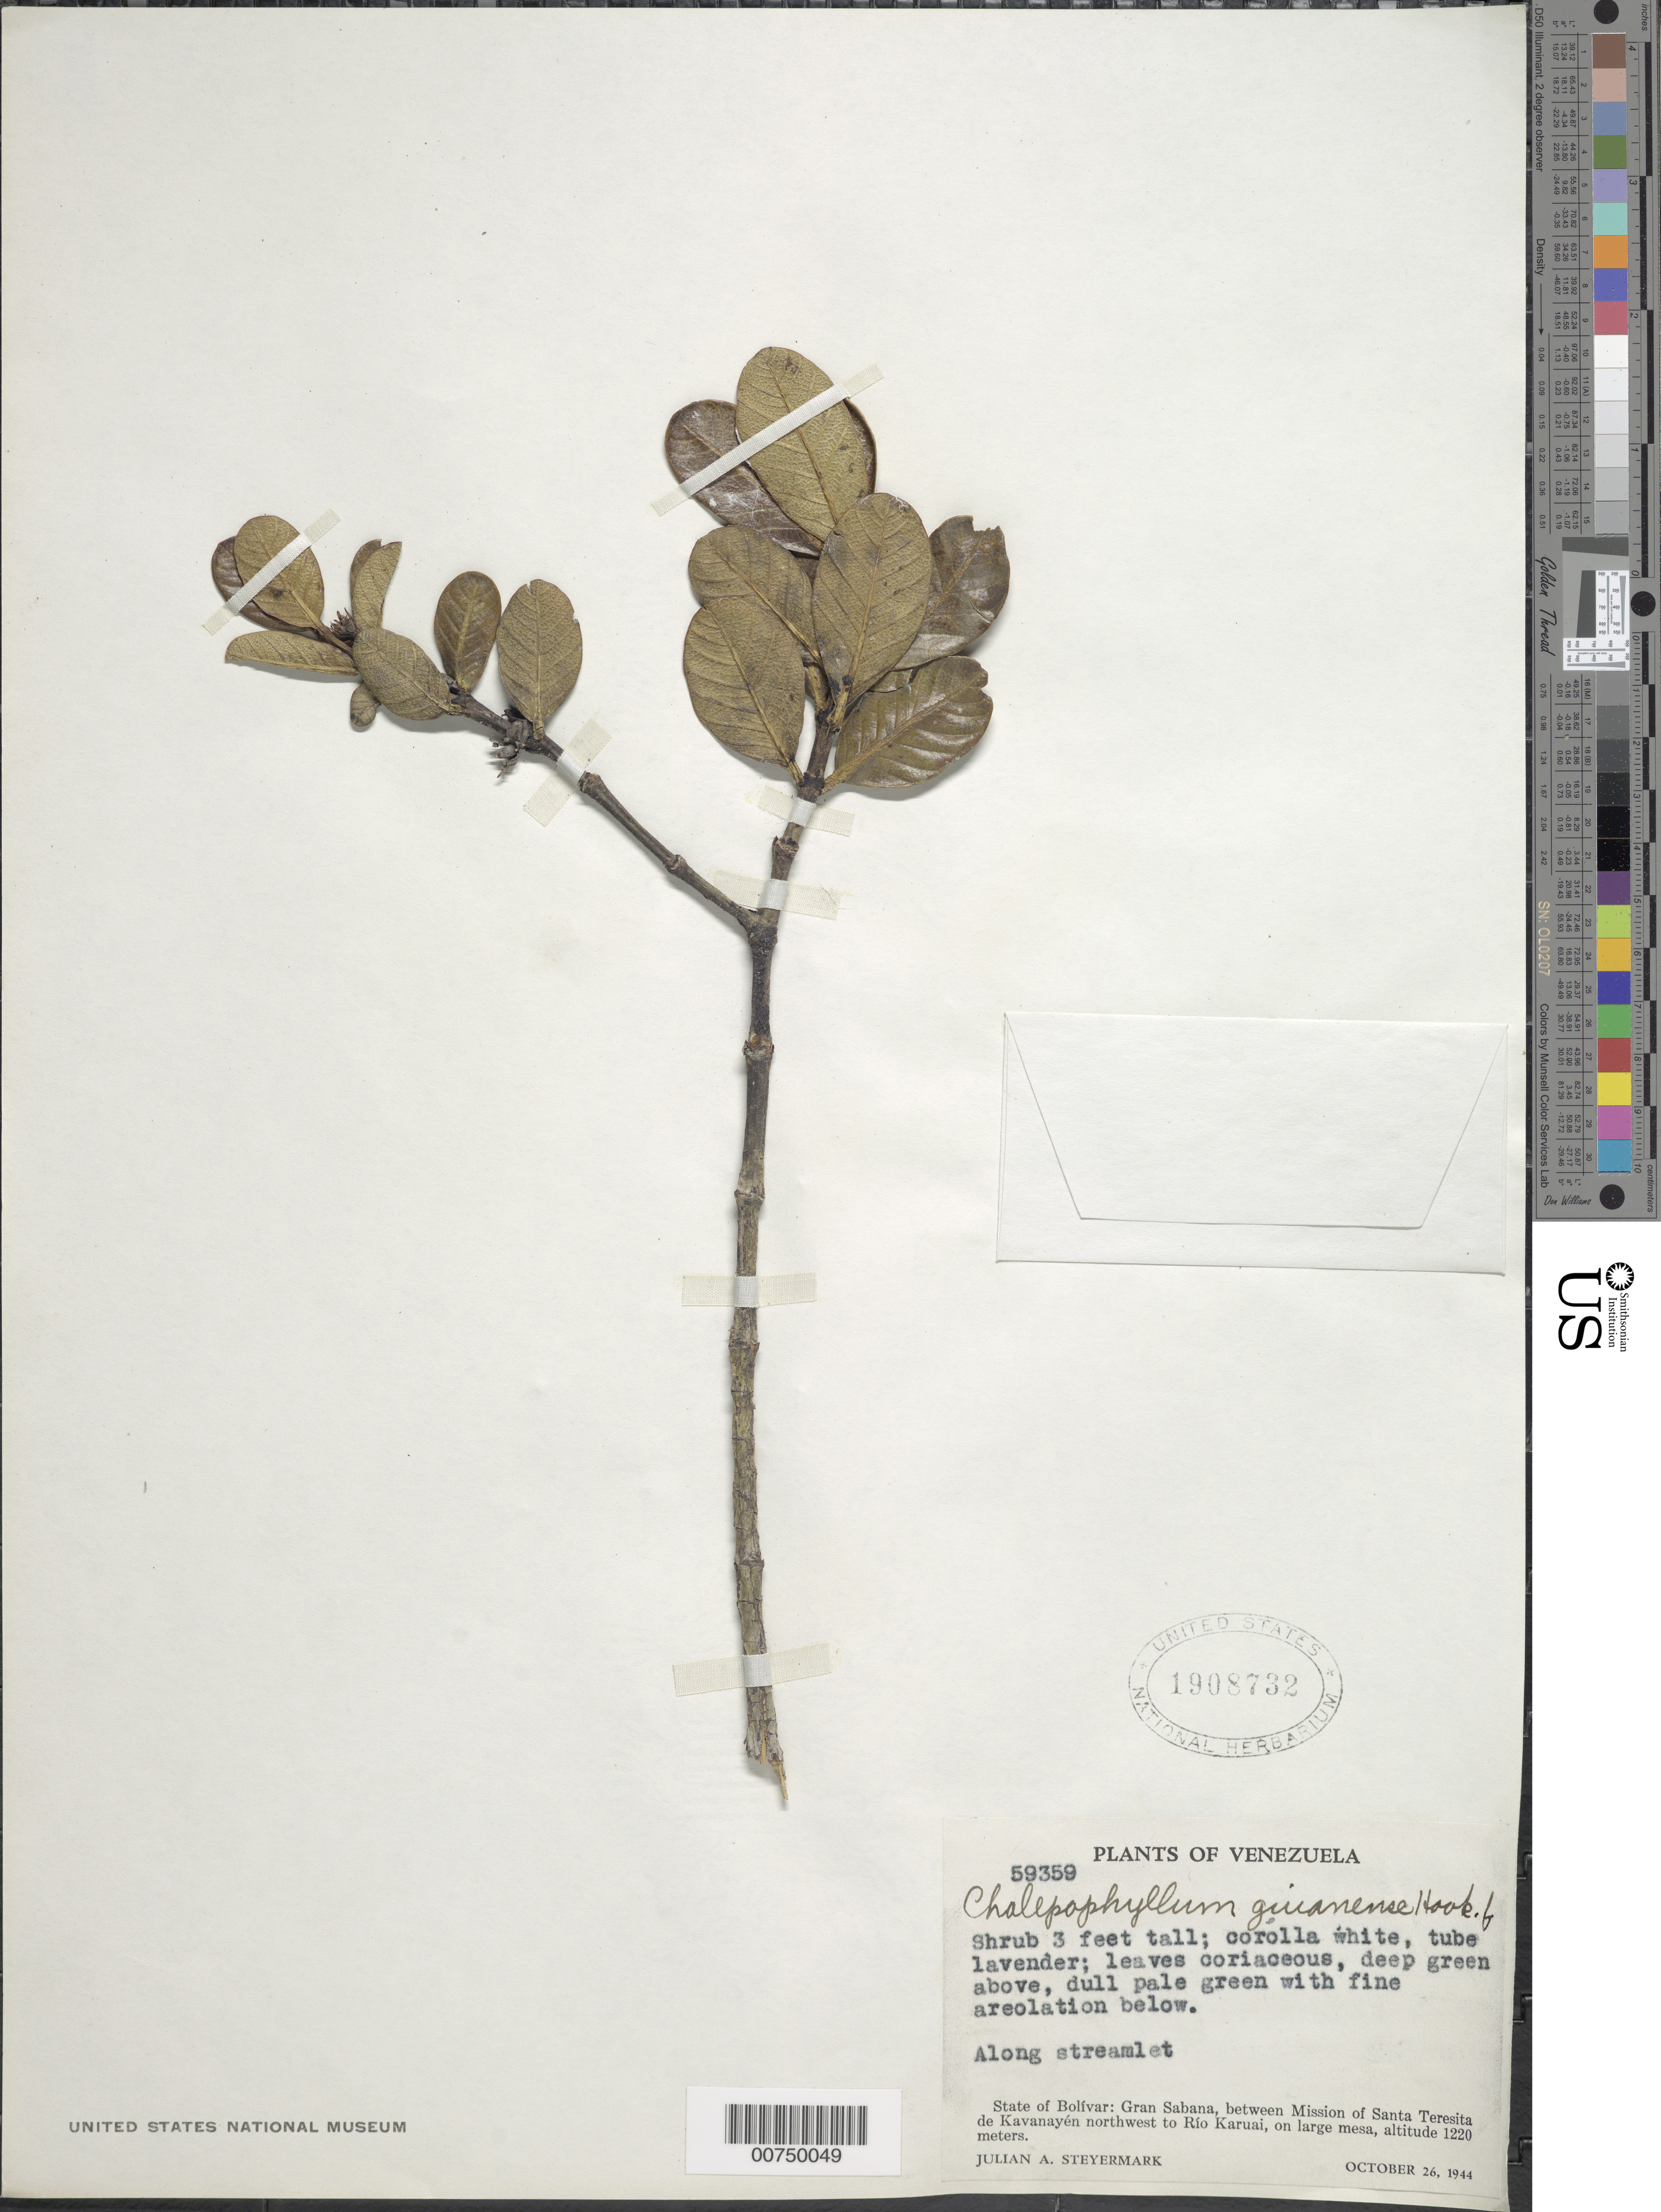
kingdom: Plantae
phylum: Tracheophyta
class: Magnoliopsida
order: Gentianales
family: Rubiaceae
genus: Chalepophyllum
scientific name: Chalepophyllum guianense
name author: Hook. f.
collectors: J. Steyermark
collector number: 59359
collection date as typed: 26-Oct-44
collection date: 1944-10-26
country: Venezuela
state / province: Bolívar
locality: Gran Sabana, between Mission of Santa Teresita de Kavanayén NW to Río Karuai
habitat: Large mesa; along streamlet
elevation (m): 1220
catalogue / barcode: US 1908732